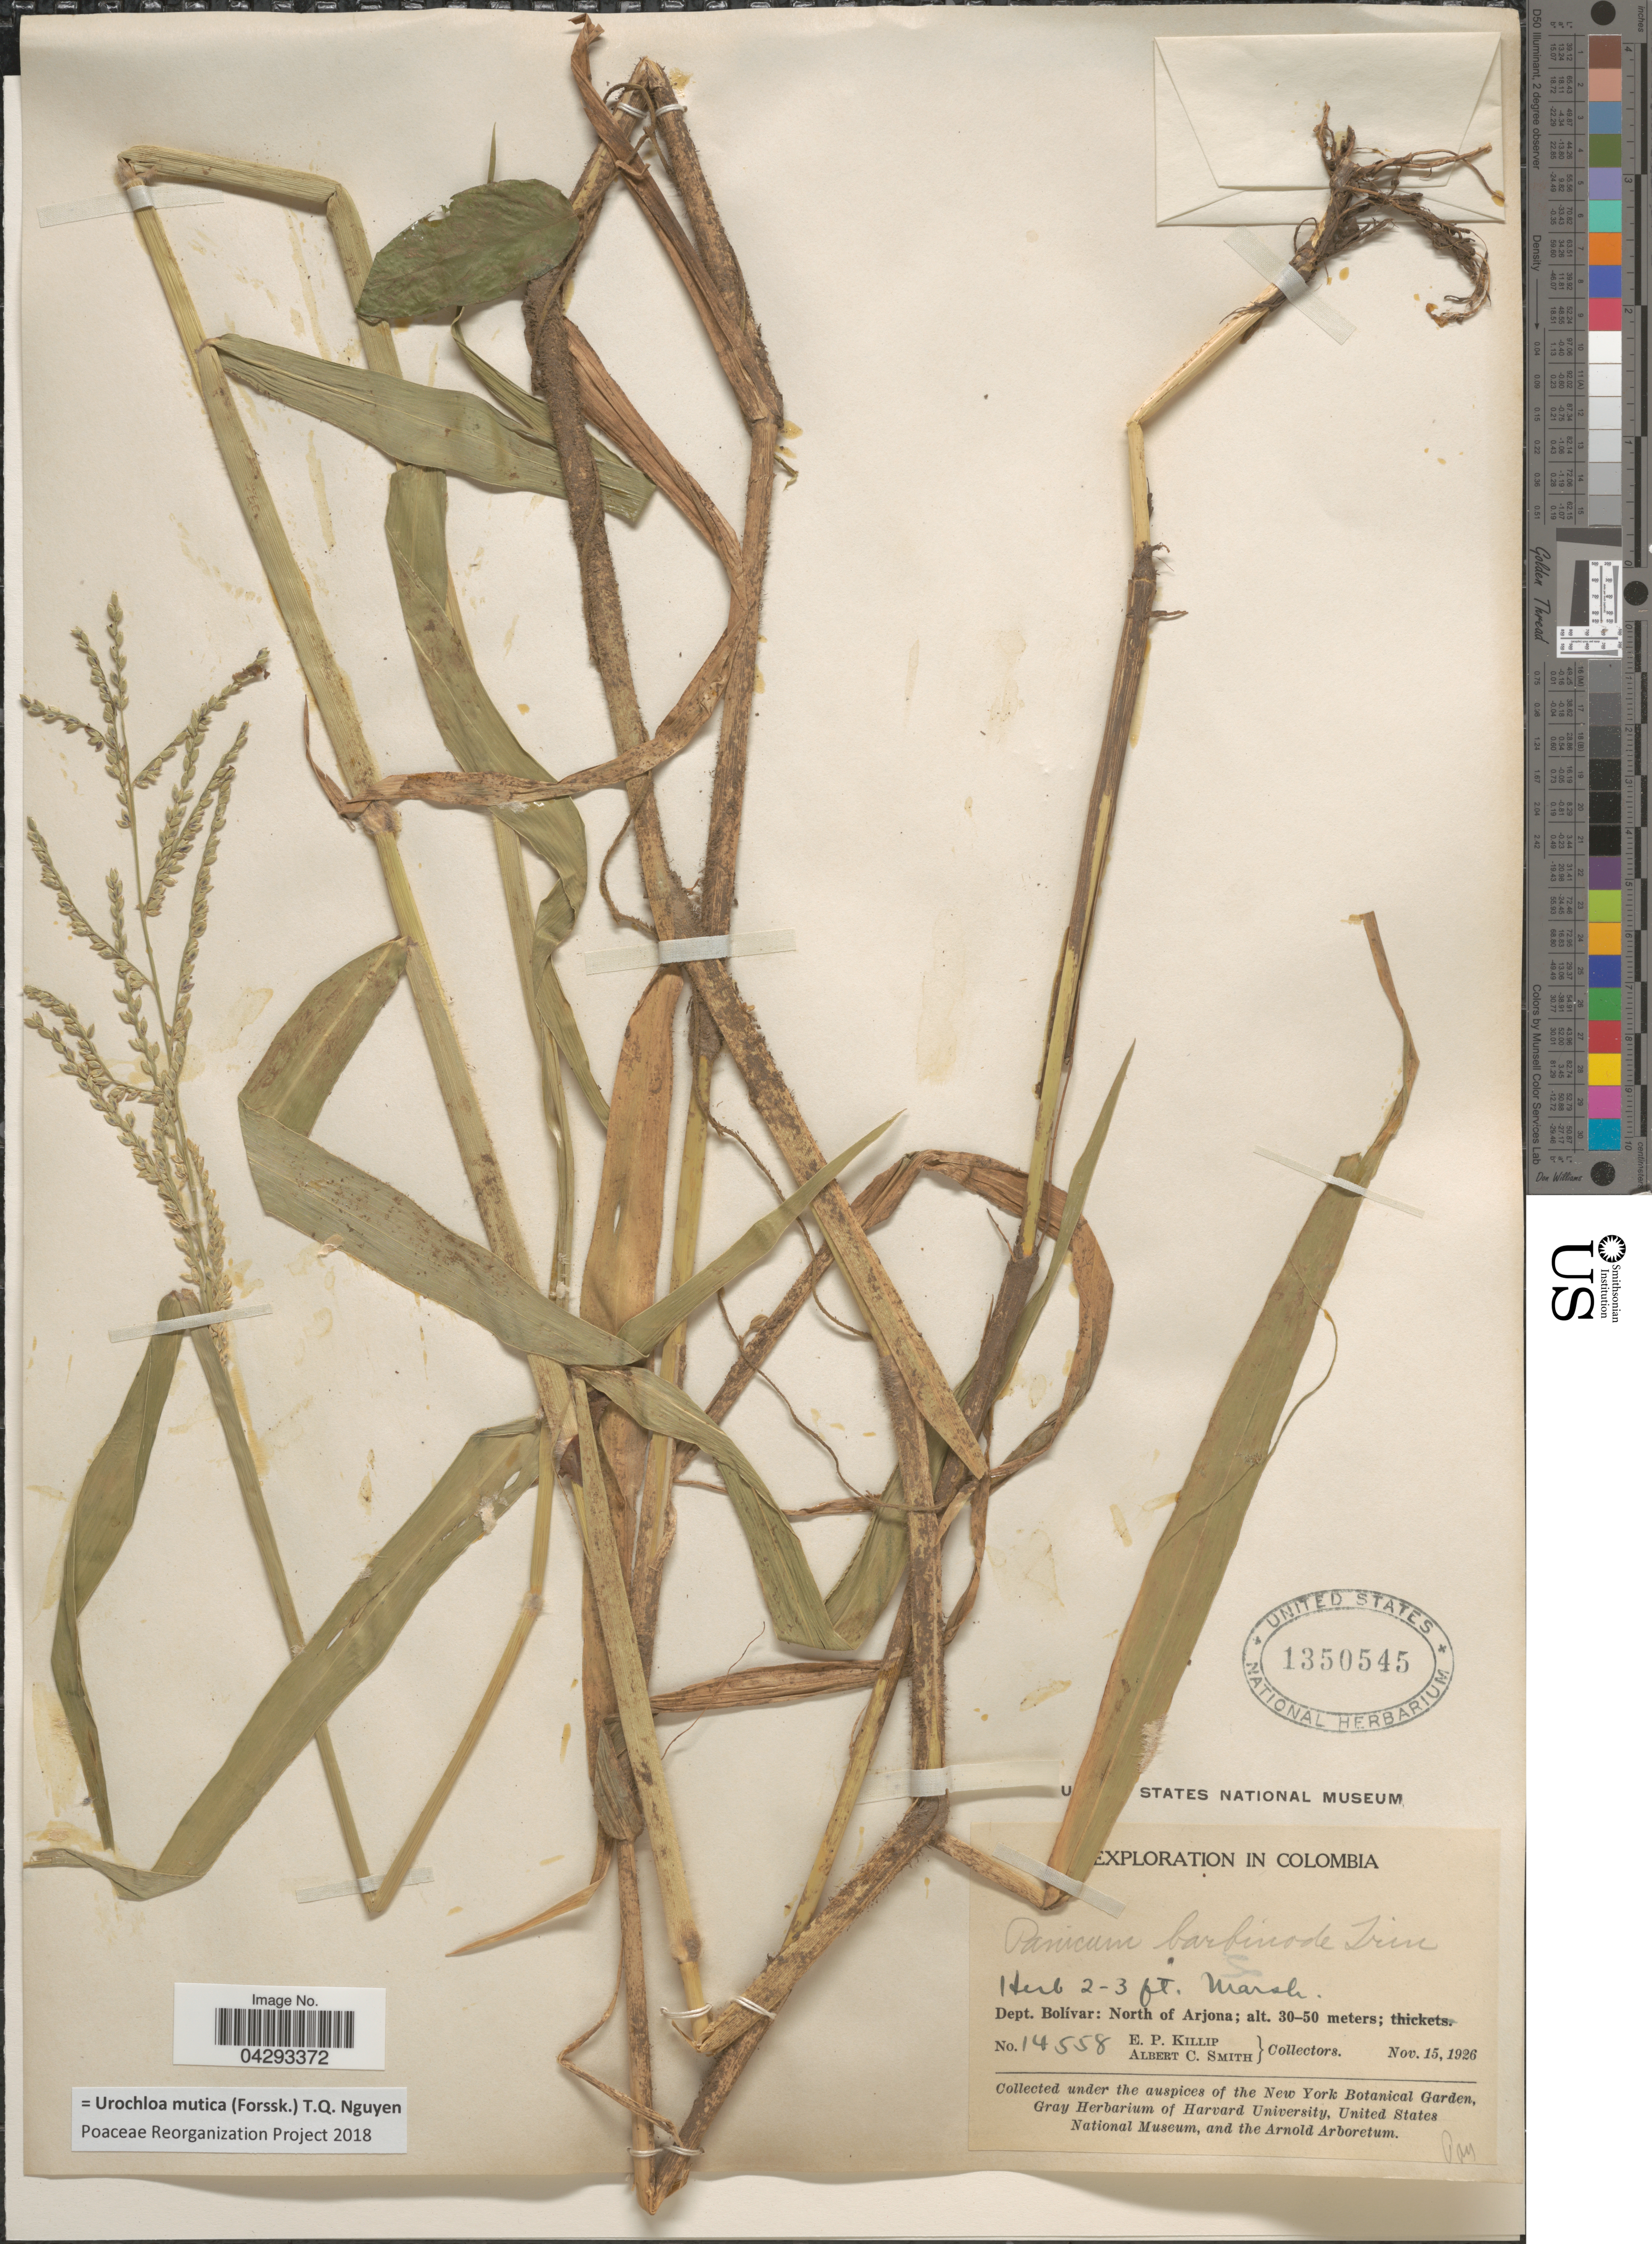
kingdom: Plantae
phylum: Tracheophyta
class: Liliopsida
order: Poales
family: Poaceae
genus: Urochloa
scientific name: Urochloa mutica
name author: (Forssk.) T.Q. Nguyen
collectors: E. P. Killip & A. C. Smith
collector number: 14558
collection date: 1926-11-15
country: Colombia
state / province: Bolívar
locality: Exploration In Colombia. Dept. Bolívar: North of Arjona.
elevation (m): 30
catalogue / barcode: US 1350545